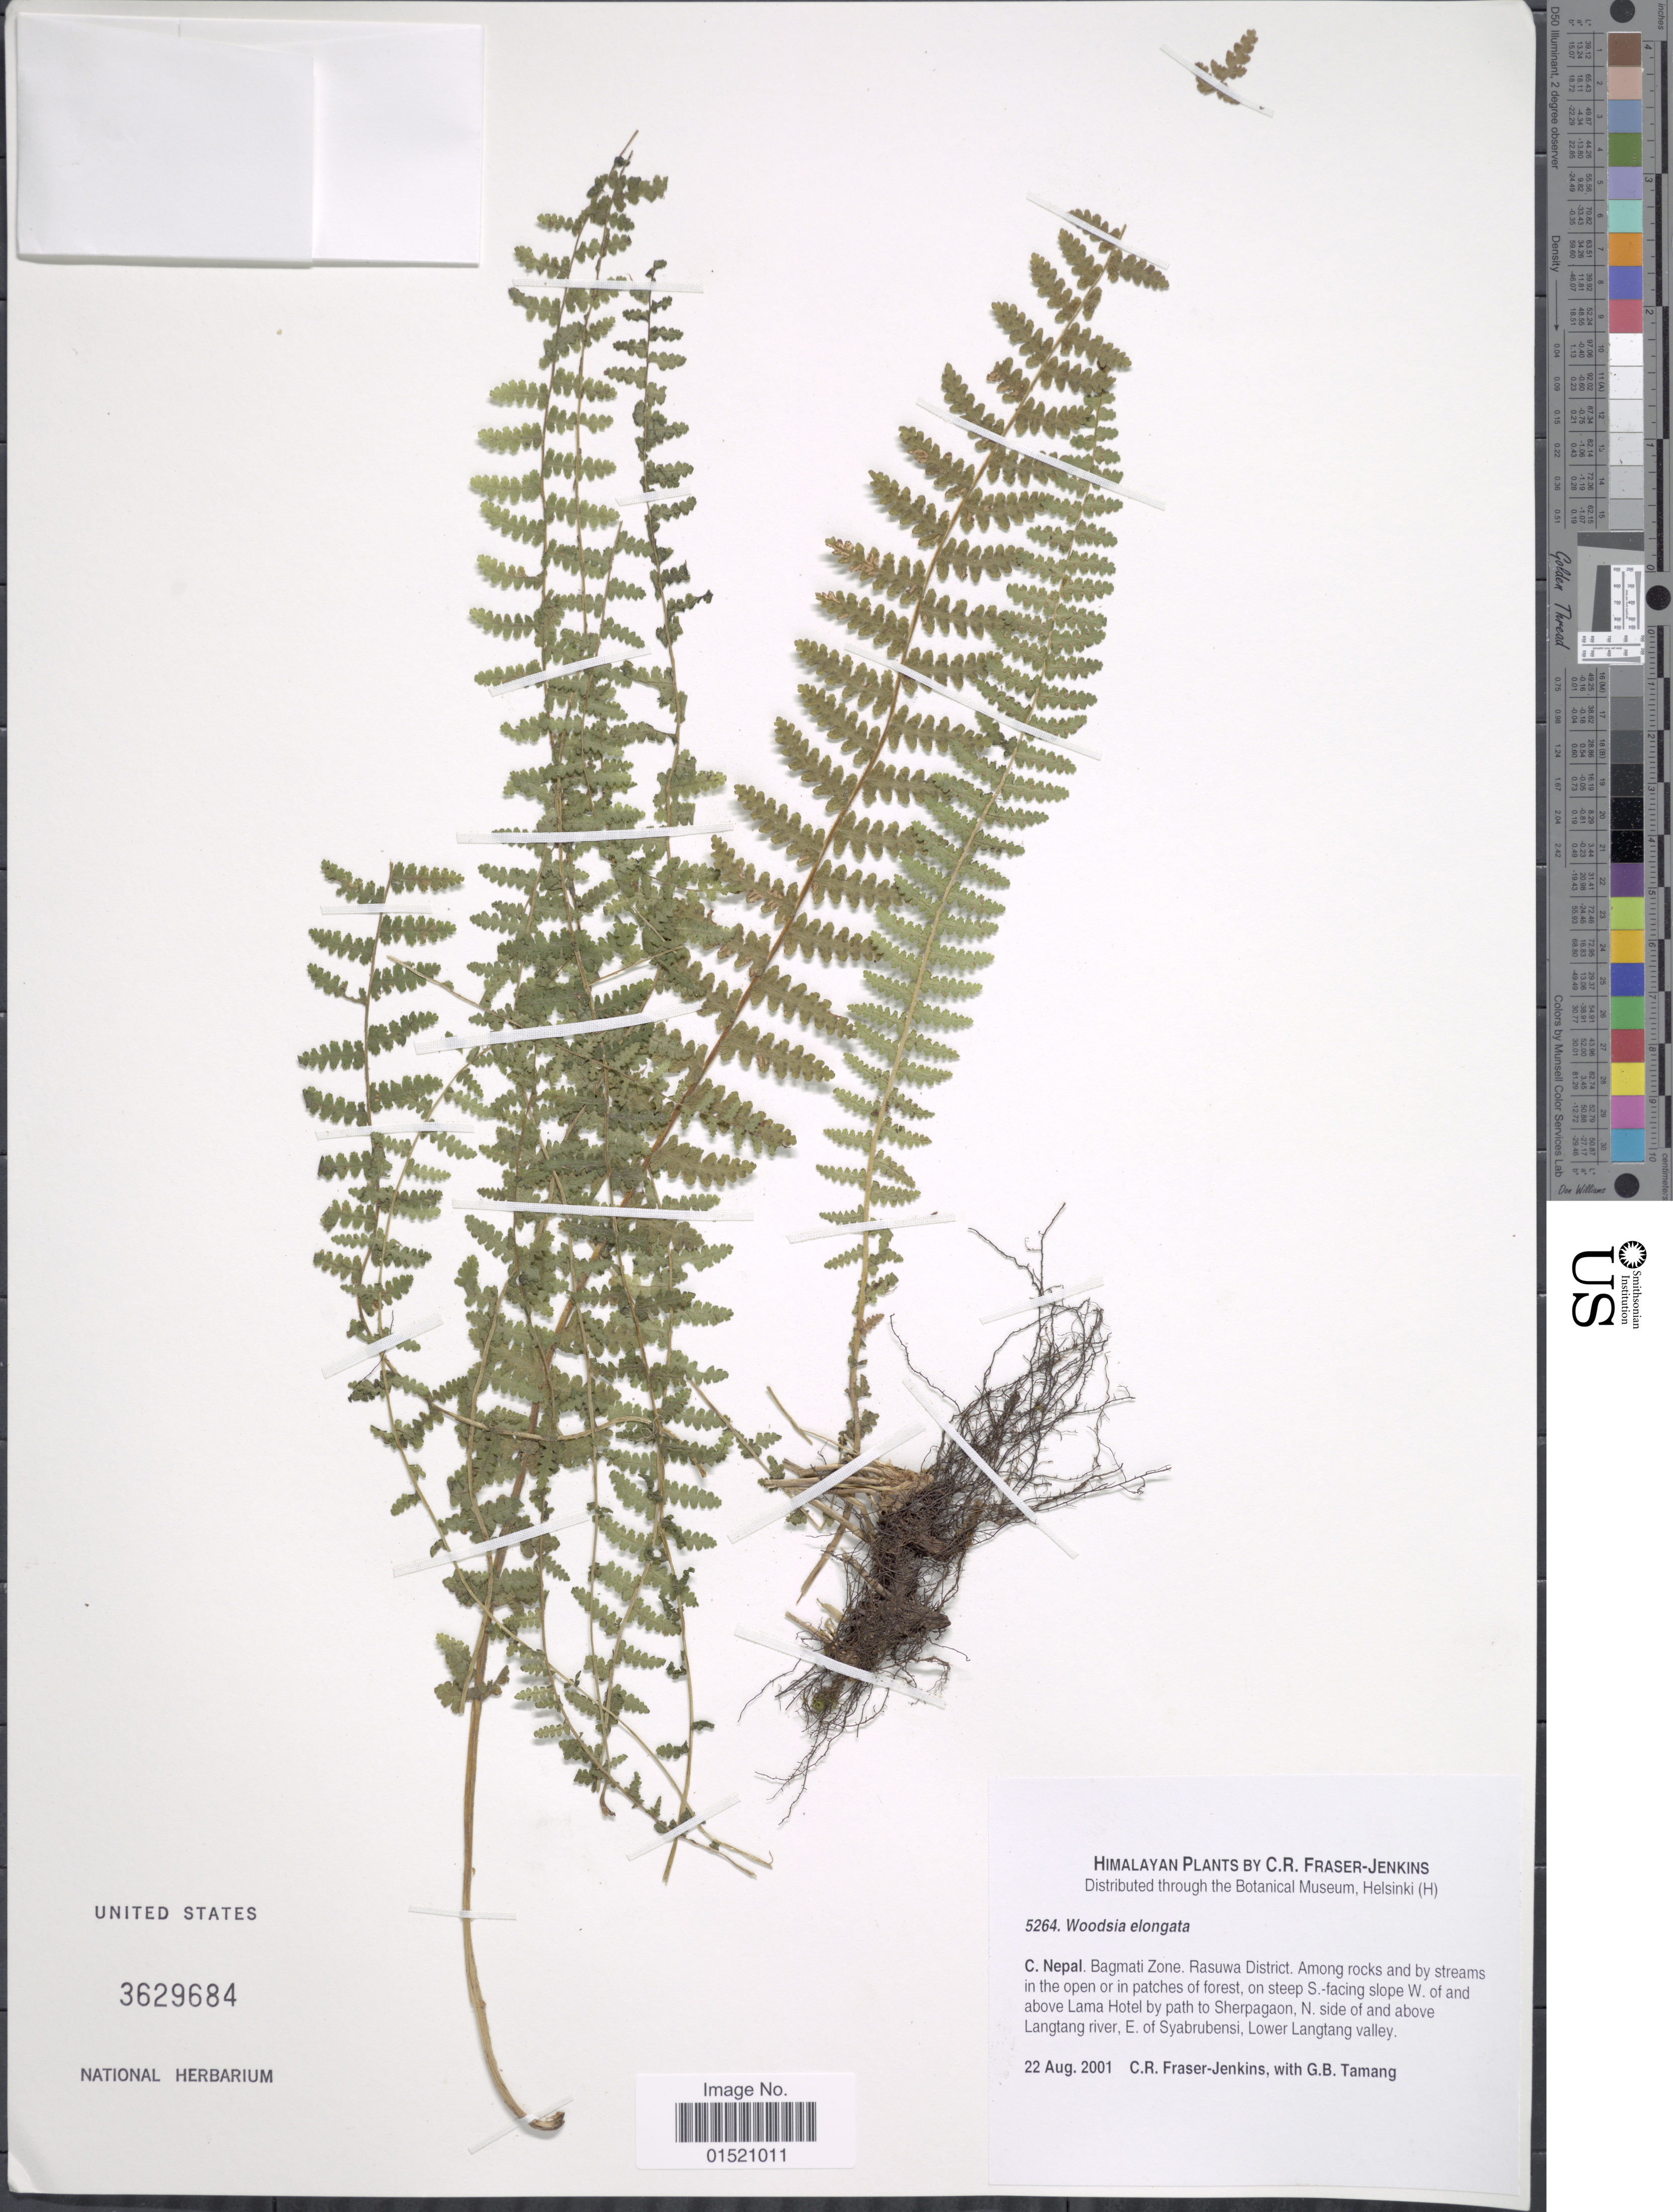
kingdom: Plantae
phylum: Tracheophyta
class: Polypodiopsida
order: Polypodiales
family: Woodsiaceae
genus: Woodsia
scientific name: Woodsia elongata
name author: Hook.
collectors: C. R. Fraser-Jenkins & G. Tamang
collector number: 5264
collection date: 2001-08-22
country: Nepal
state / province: Bagmati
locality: C. Nepal. Bagmati Zone, Rasuwa District. Among rocks and by streams in the open or in patches of forest, on steep S.-facing slope W. of and above Lama Hotel by path to Sherpagaon, N. side of and above Langtang river, E of Syabrubensi, Lower Langtang valley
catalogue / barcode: US 3629684